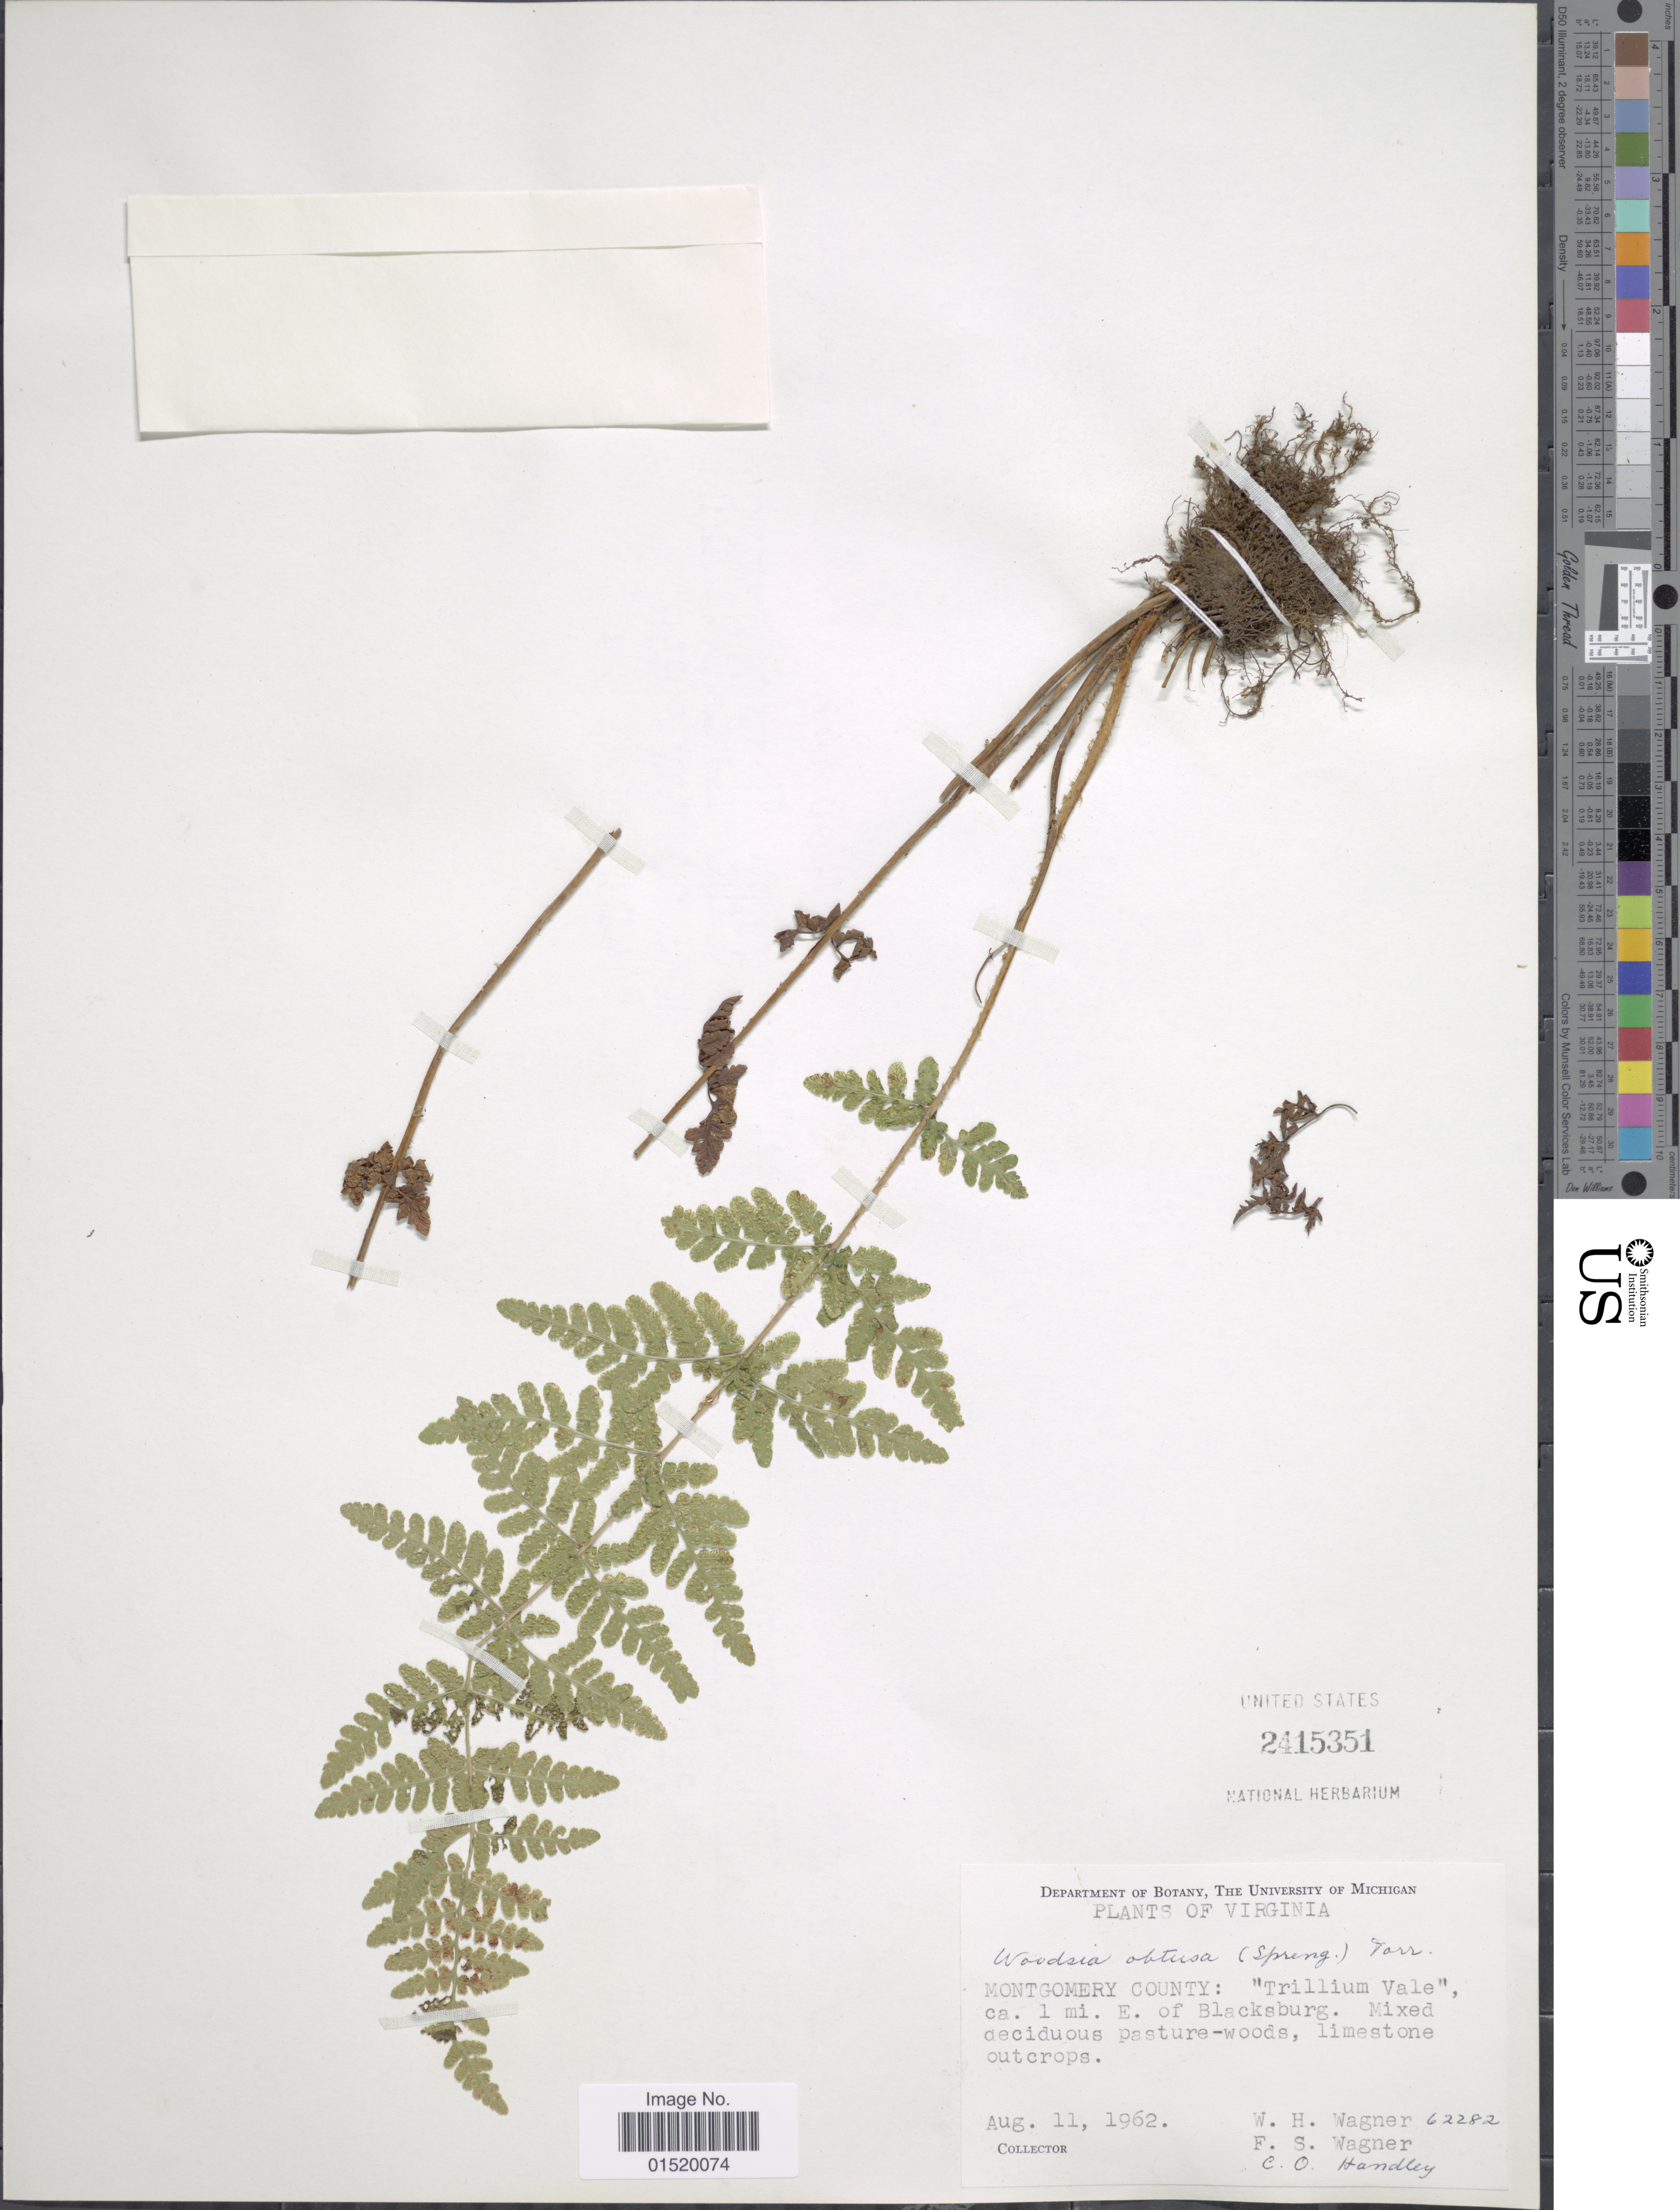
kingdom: Plantae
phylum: Tracheophyta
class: Polypodiopsida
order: Polypodiales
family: Woodsiaceae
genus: Woodsia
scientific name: Woodsia obtusa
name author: (Spreng.) Torr.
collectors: W. H. Wagner, F. S. Wagner & C. O. Handley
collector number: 62282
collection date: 1962-08-11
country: United States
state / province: Virginia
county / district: Montgomery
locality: Montgomery County: 'Trillium Vale', ca 1 mi. E of Blacksburg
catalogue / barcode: US 2415351